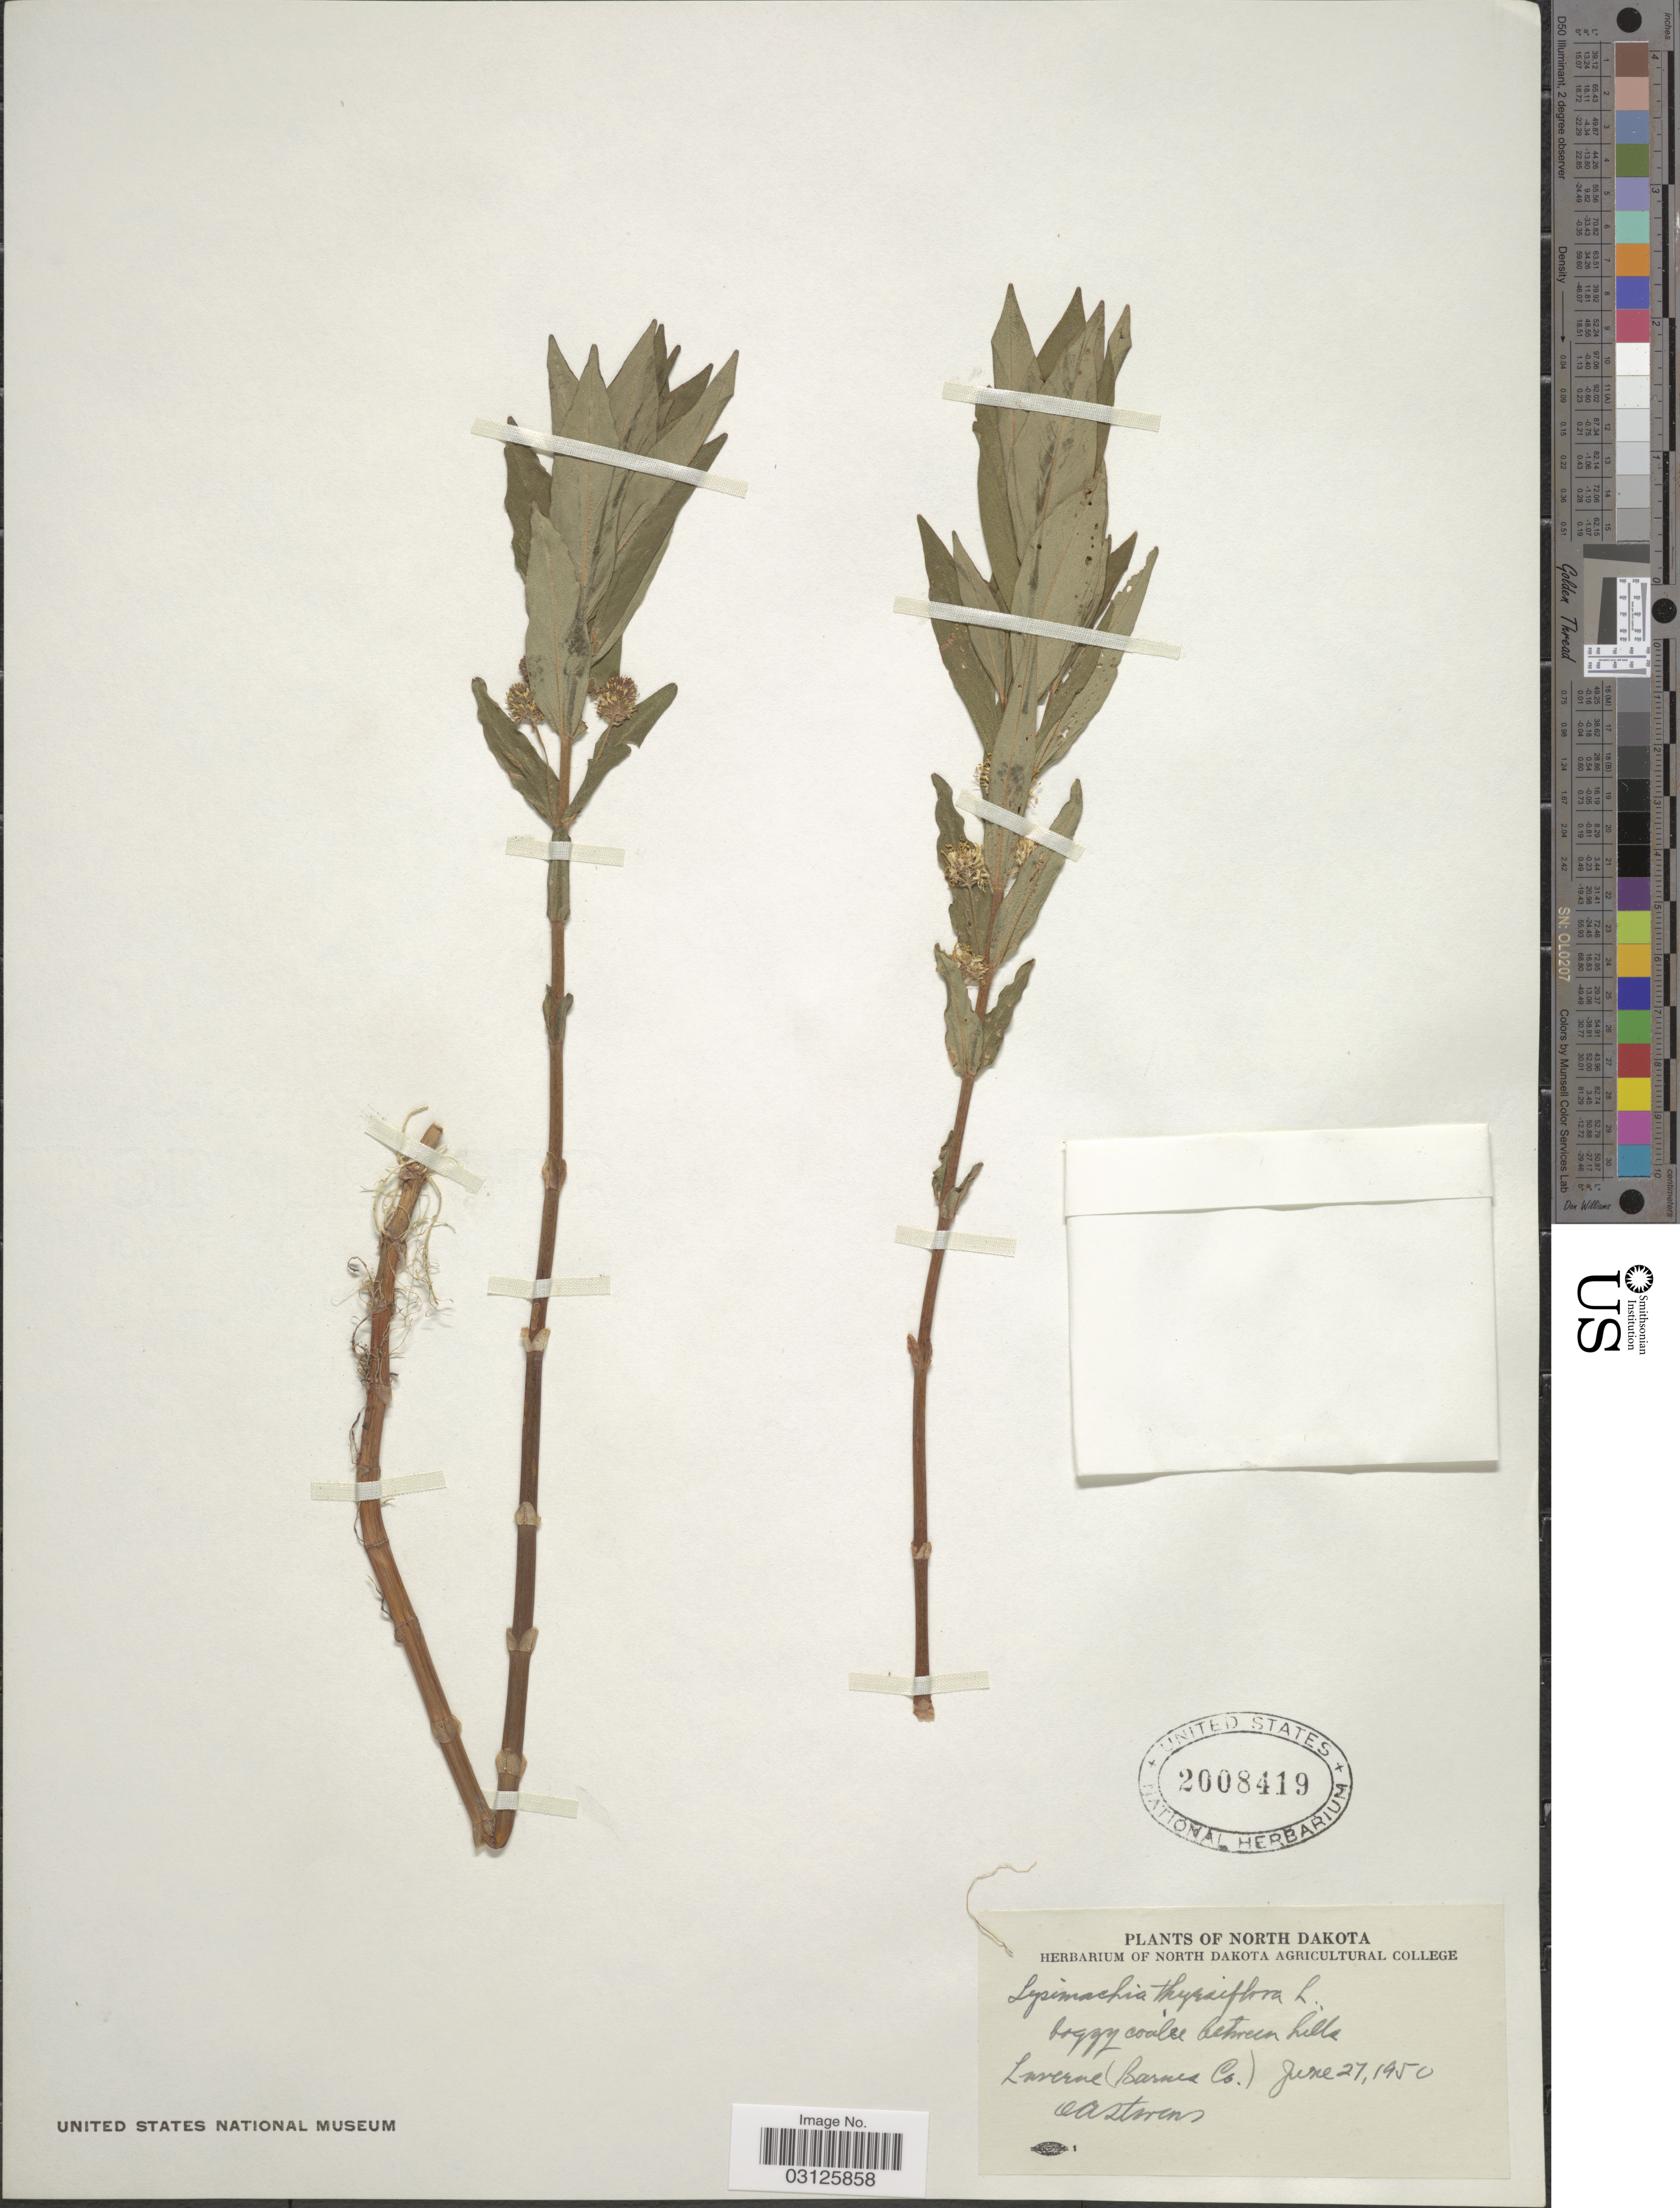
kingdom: Plantae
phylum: Tracheophyta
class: Magnoliopsida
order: Ericales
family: Primulaceae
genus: Lysimachia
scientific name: Lysimachia thyrsiflora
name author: L.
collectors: O. A. Stevens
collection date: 1950-06-27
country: United States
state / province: North Dakota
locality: Luverne (Barnes Co.).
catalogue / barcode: US 2008419